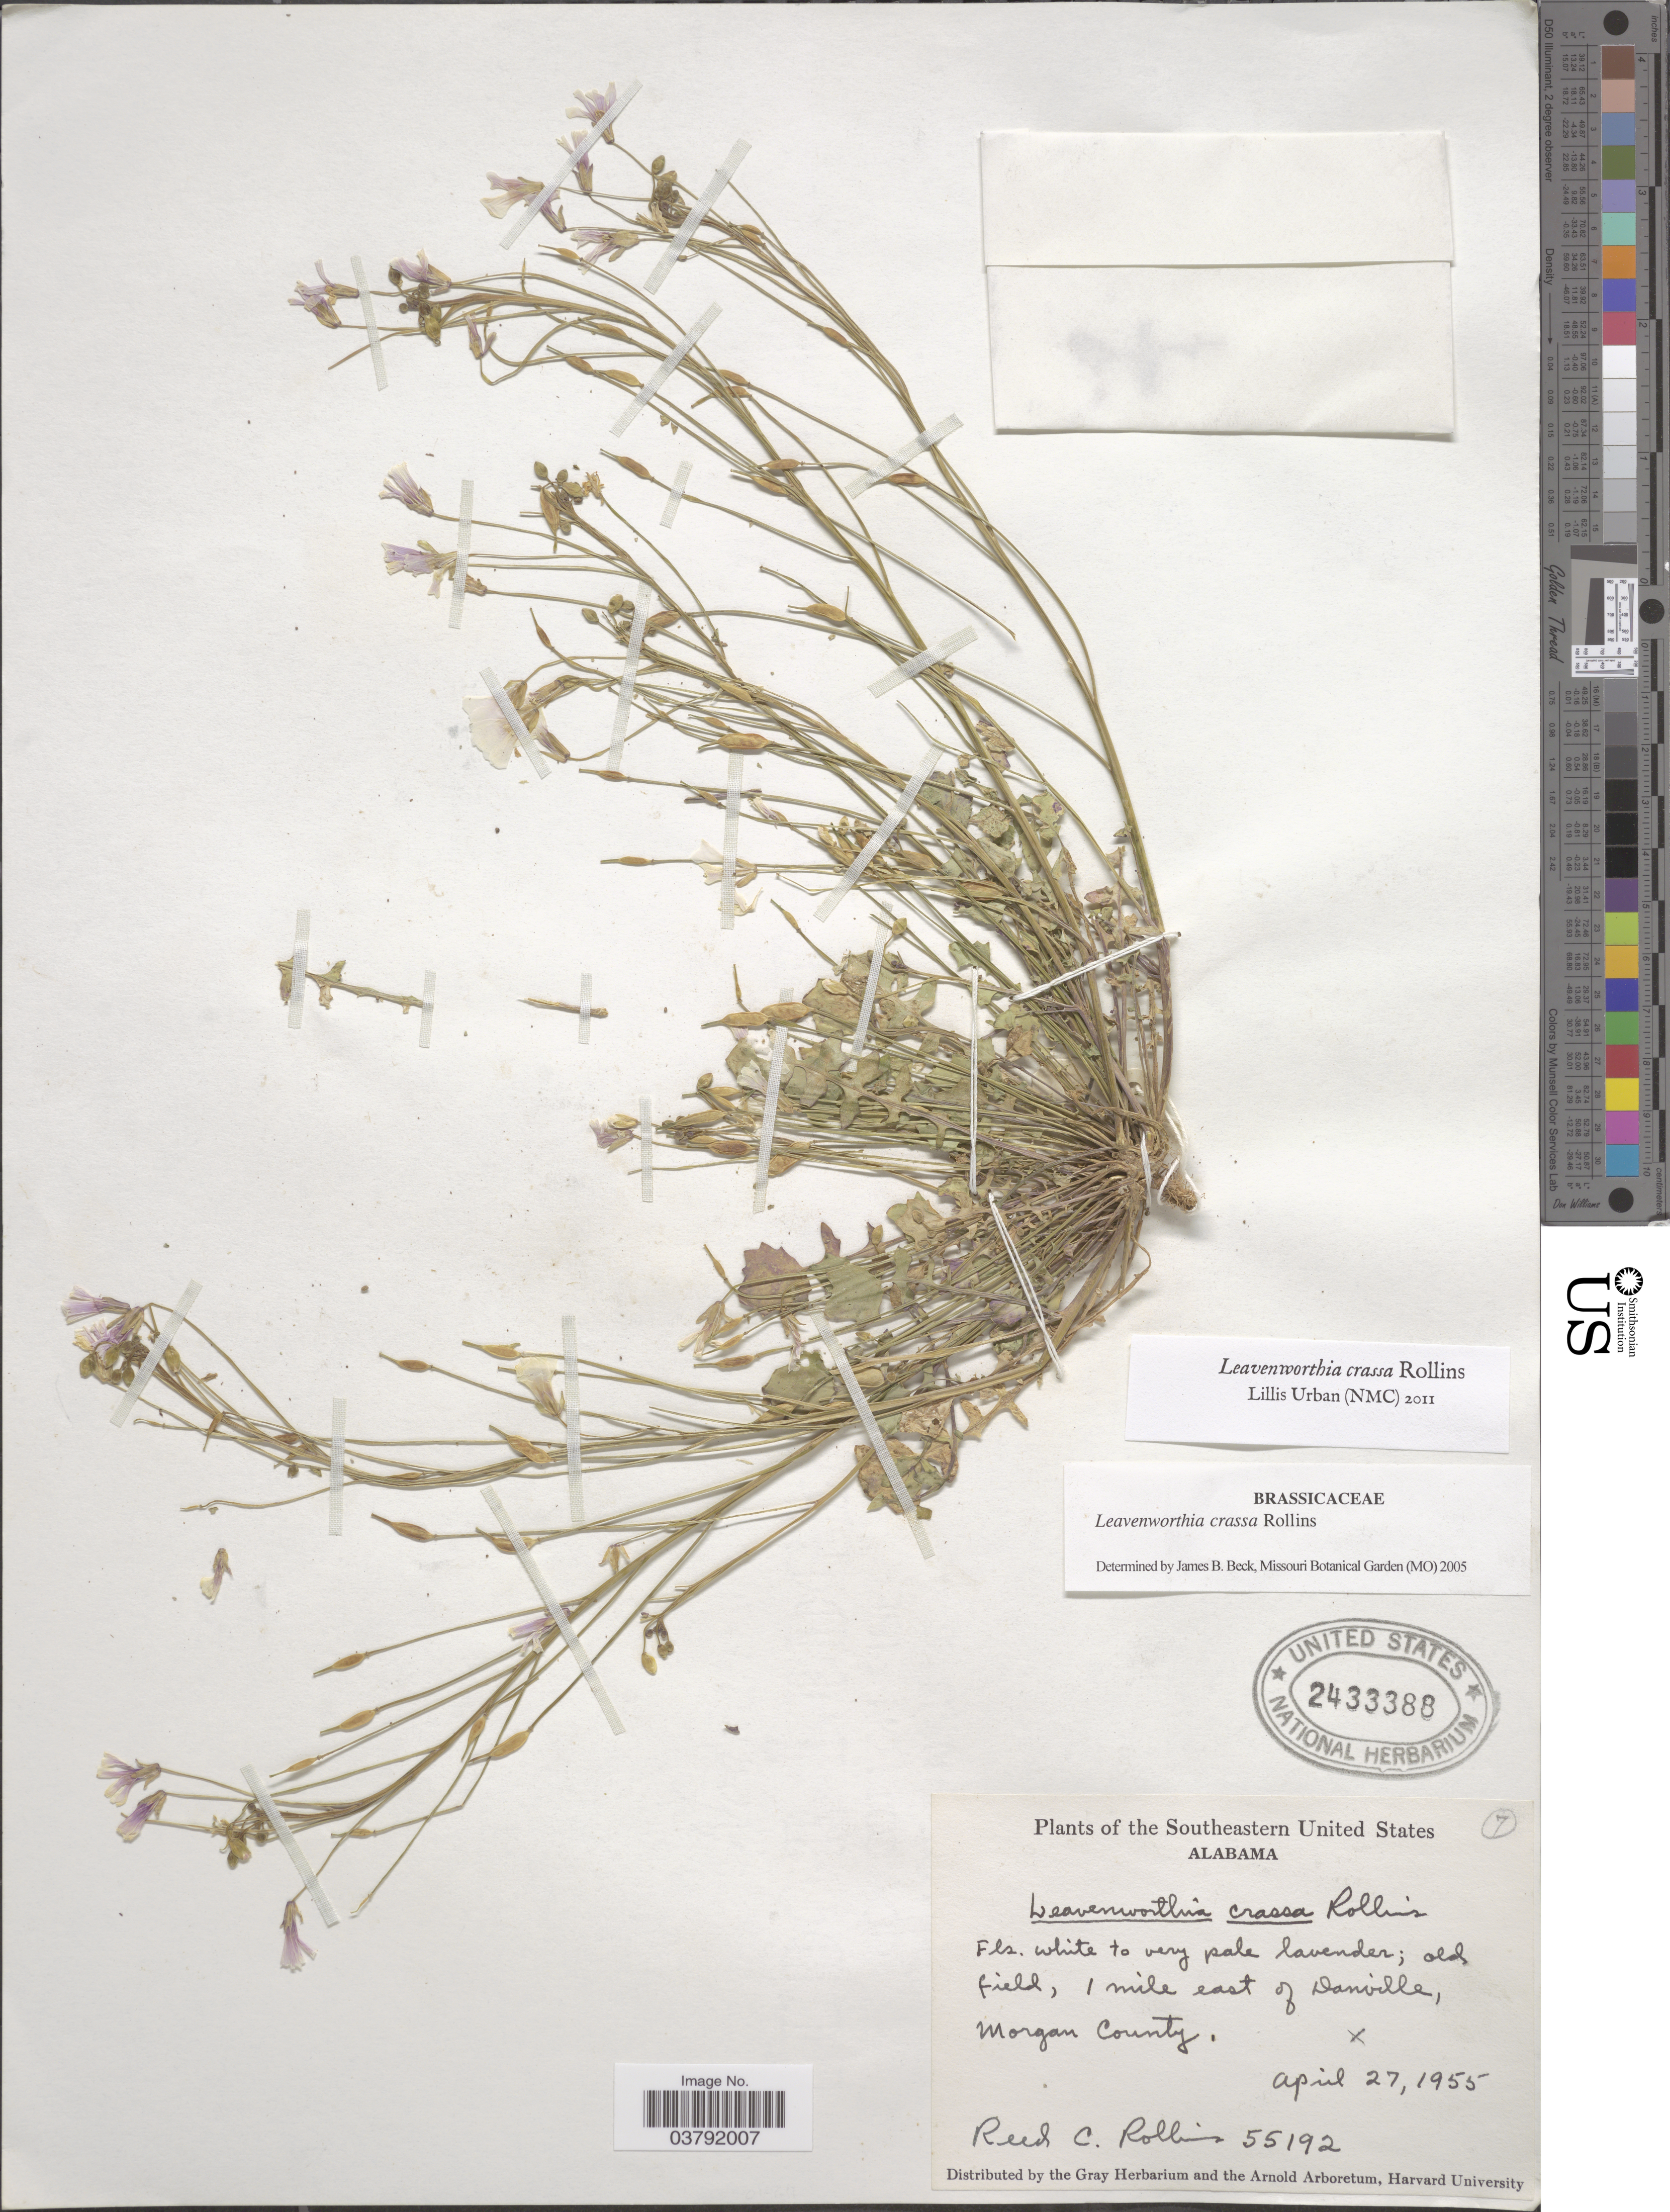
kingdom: Plantae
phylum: Tracheophyta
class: Magnoliopsida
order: Brassicales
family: Brassicaceae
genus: Leavenworthia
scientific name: Leavenworthia crassa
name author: Rollins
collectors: R. C. Rollins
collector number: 55192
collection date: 1955-04-27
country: United States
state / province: Alabama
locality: Southeastern United States. 1 mile east of Danville, Morgan County.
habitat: old field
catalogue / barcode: US 2433388